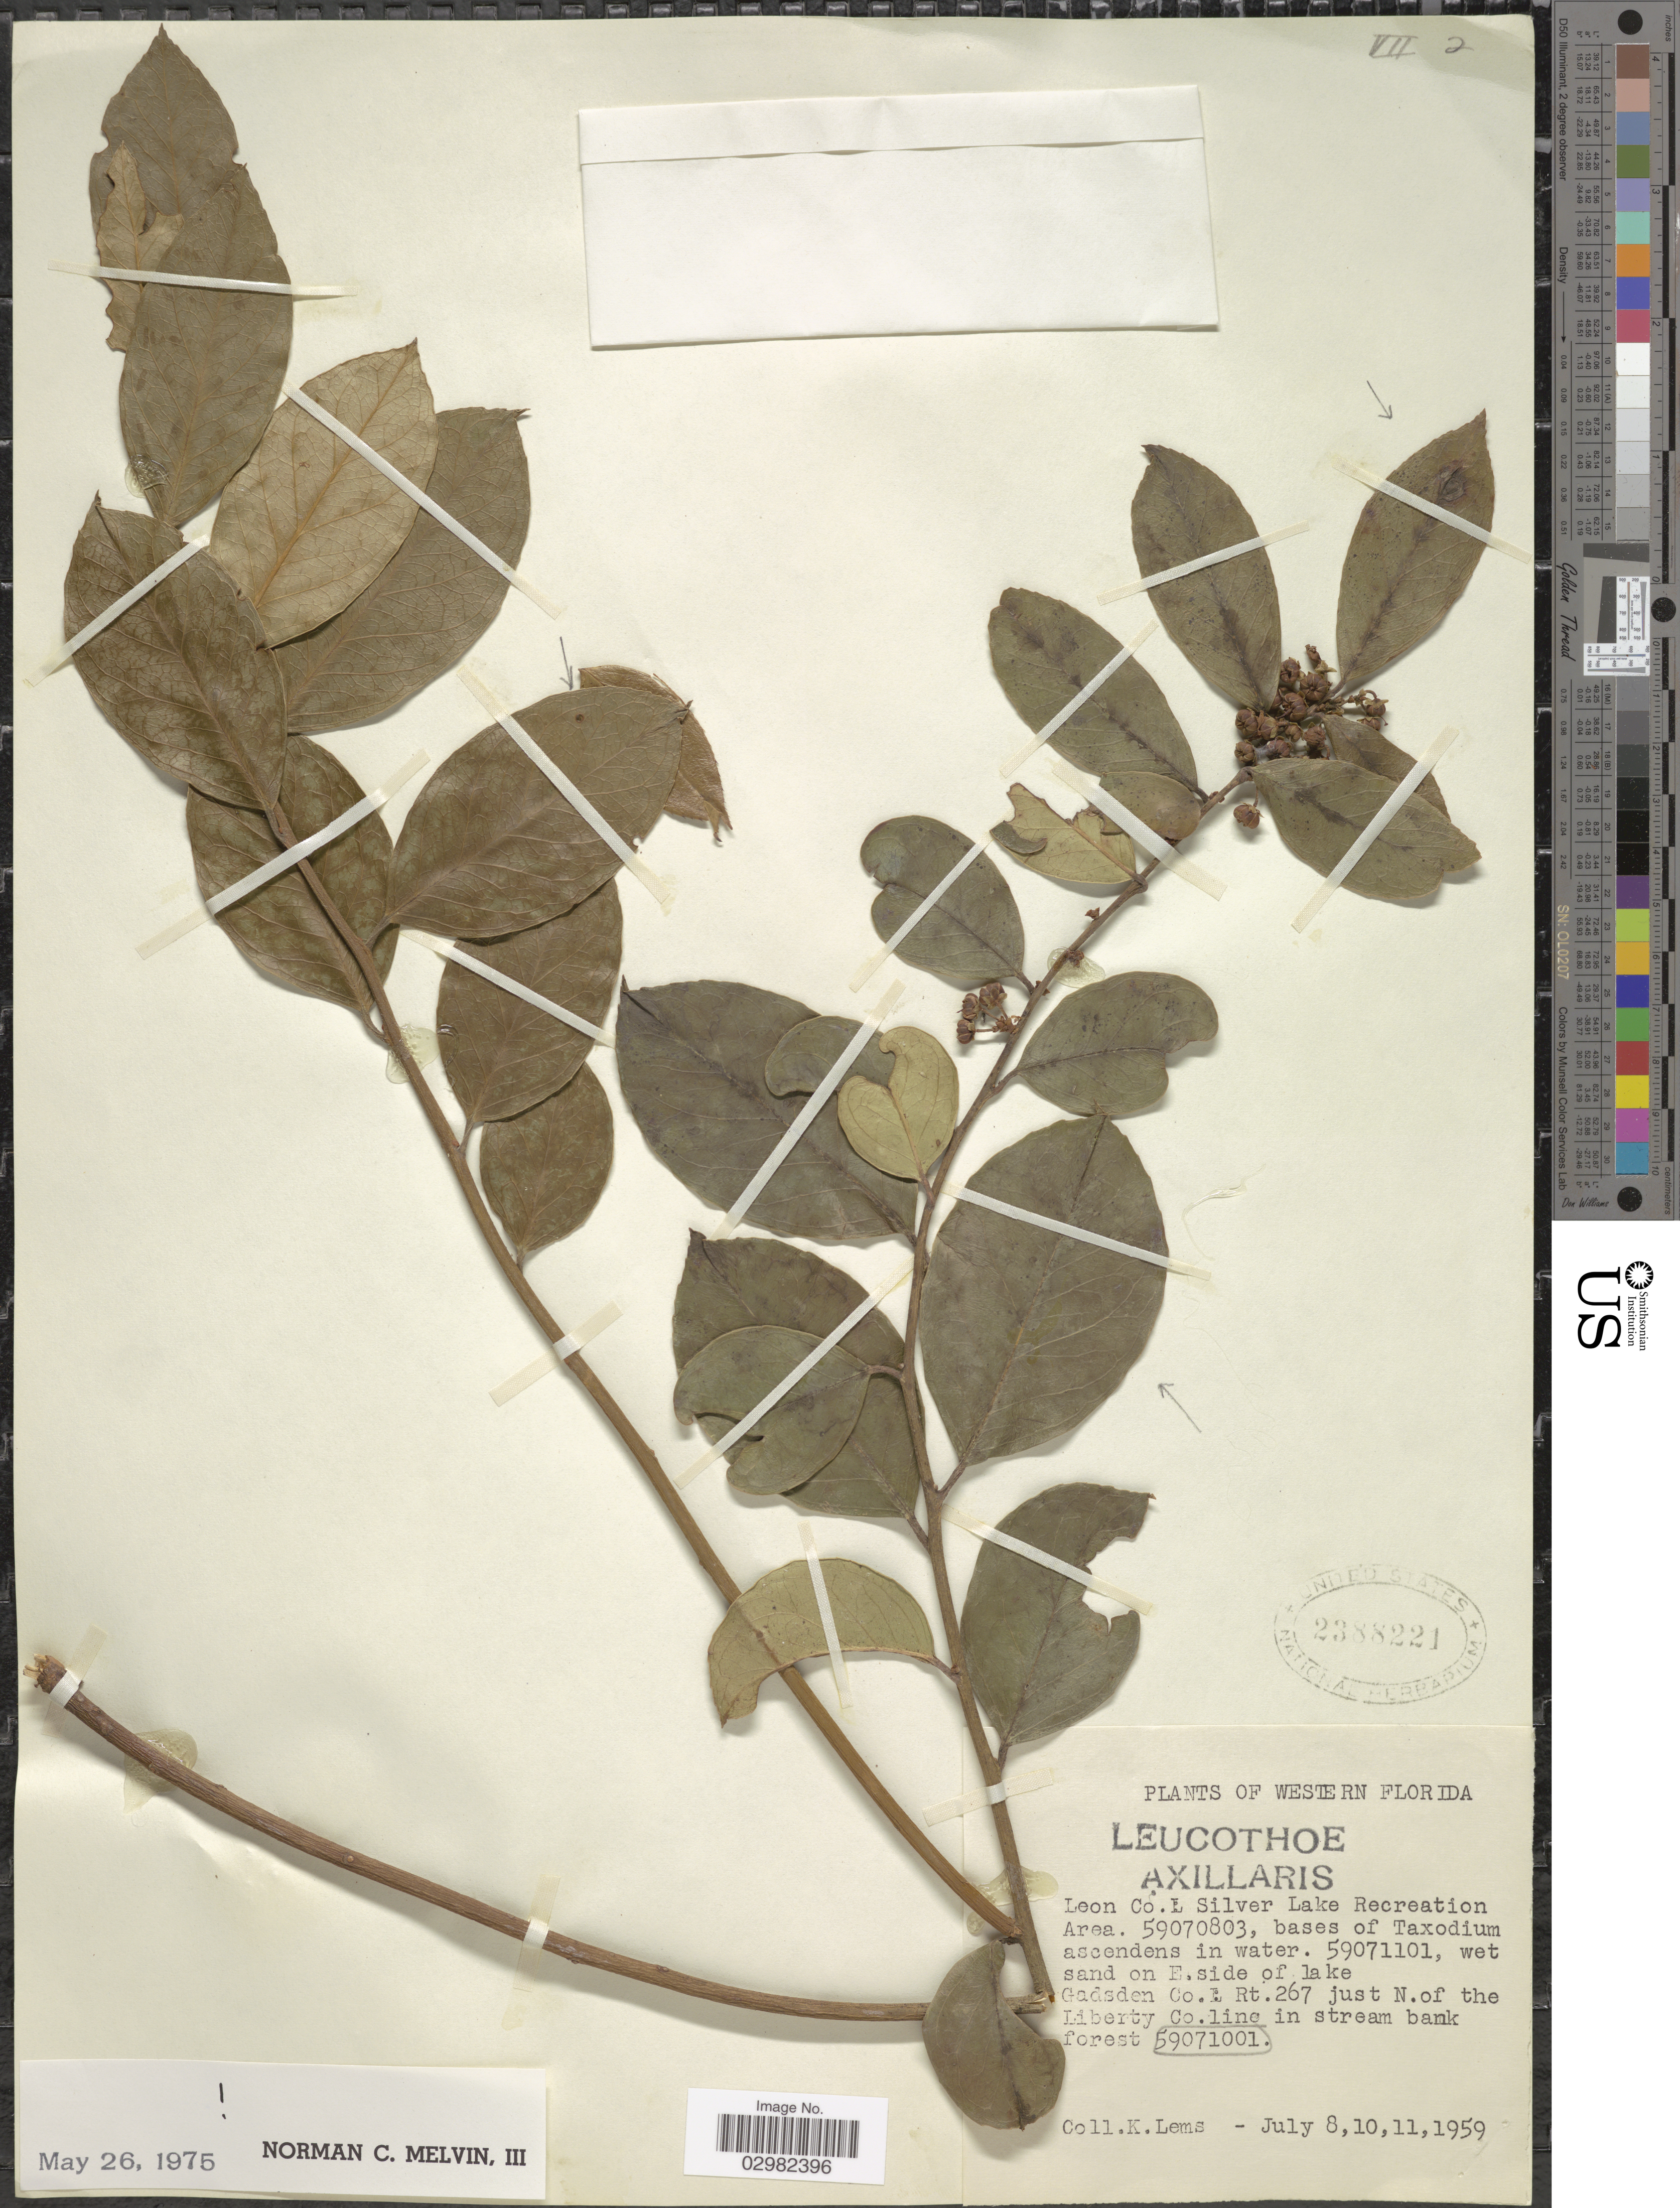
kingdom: Plantae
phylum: Tracheophyta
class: Magnoliopsida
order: Ericales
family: Ericaceae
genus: Leucothoe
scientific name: Leucothoë axillaris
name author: (Lam.) D. Don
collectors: K. Lems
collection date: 1959-07-08/1959-07-11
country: United States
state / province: Florida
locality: Western Florida, Leon Co., Silver Lake Recreation Area. 59070803. 59071101 wet sand on E. side of Lake Gadsden Co. Rt. 267 just N. of the Liberty Co. line in stream bank forest 59071001.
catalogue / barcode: US 2388221